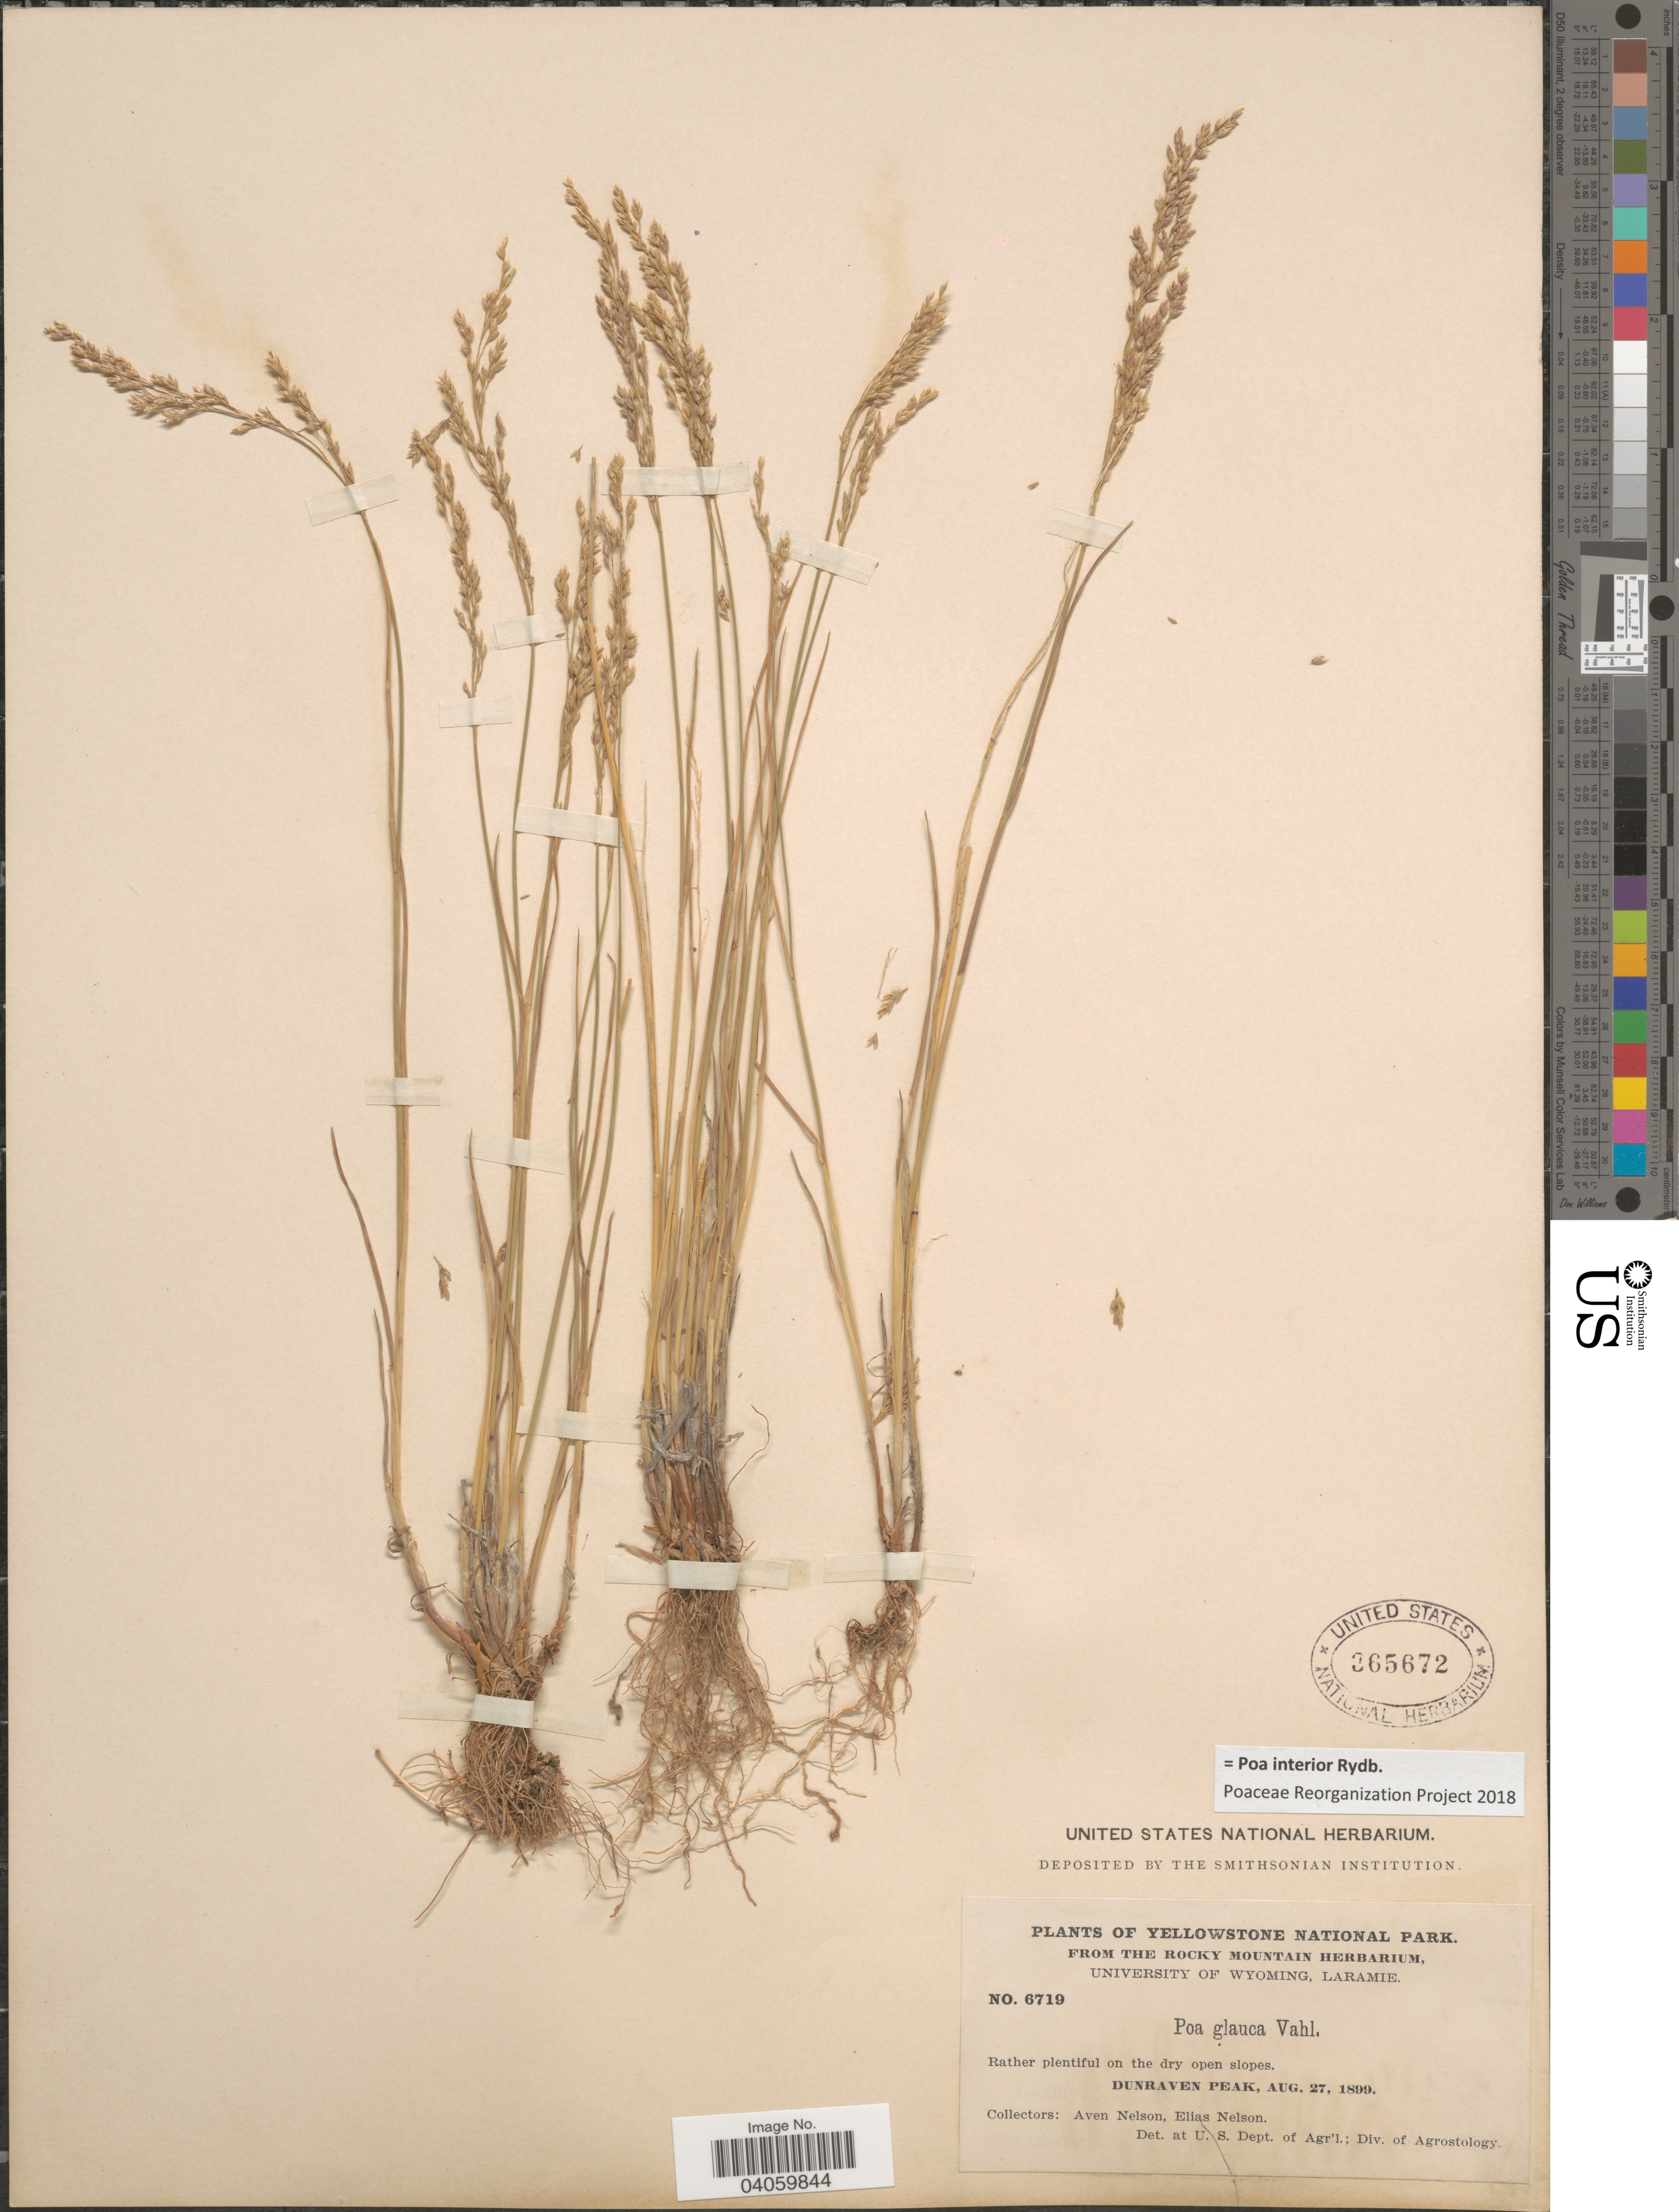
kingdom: Plantae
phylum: Tracheophyta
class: Liliopsida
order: Poales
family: Poaceae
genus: Poa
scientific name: Poa interior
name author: Rydb.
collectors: A. Nelson & E. Nelson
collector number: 6719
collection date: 1899-08-27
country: United States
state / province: Wyoming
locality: Yellowstone National Park. Dunraven Peak.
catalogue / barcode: US 365672